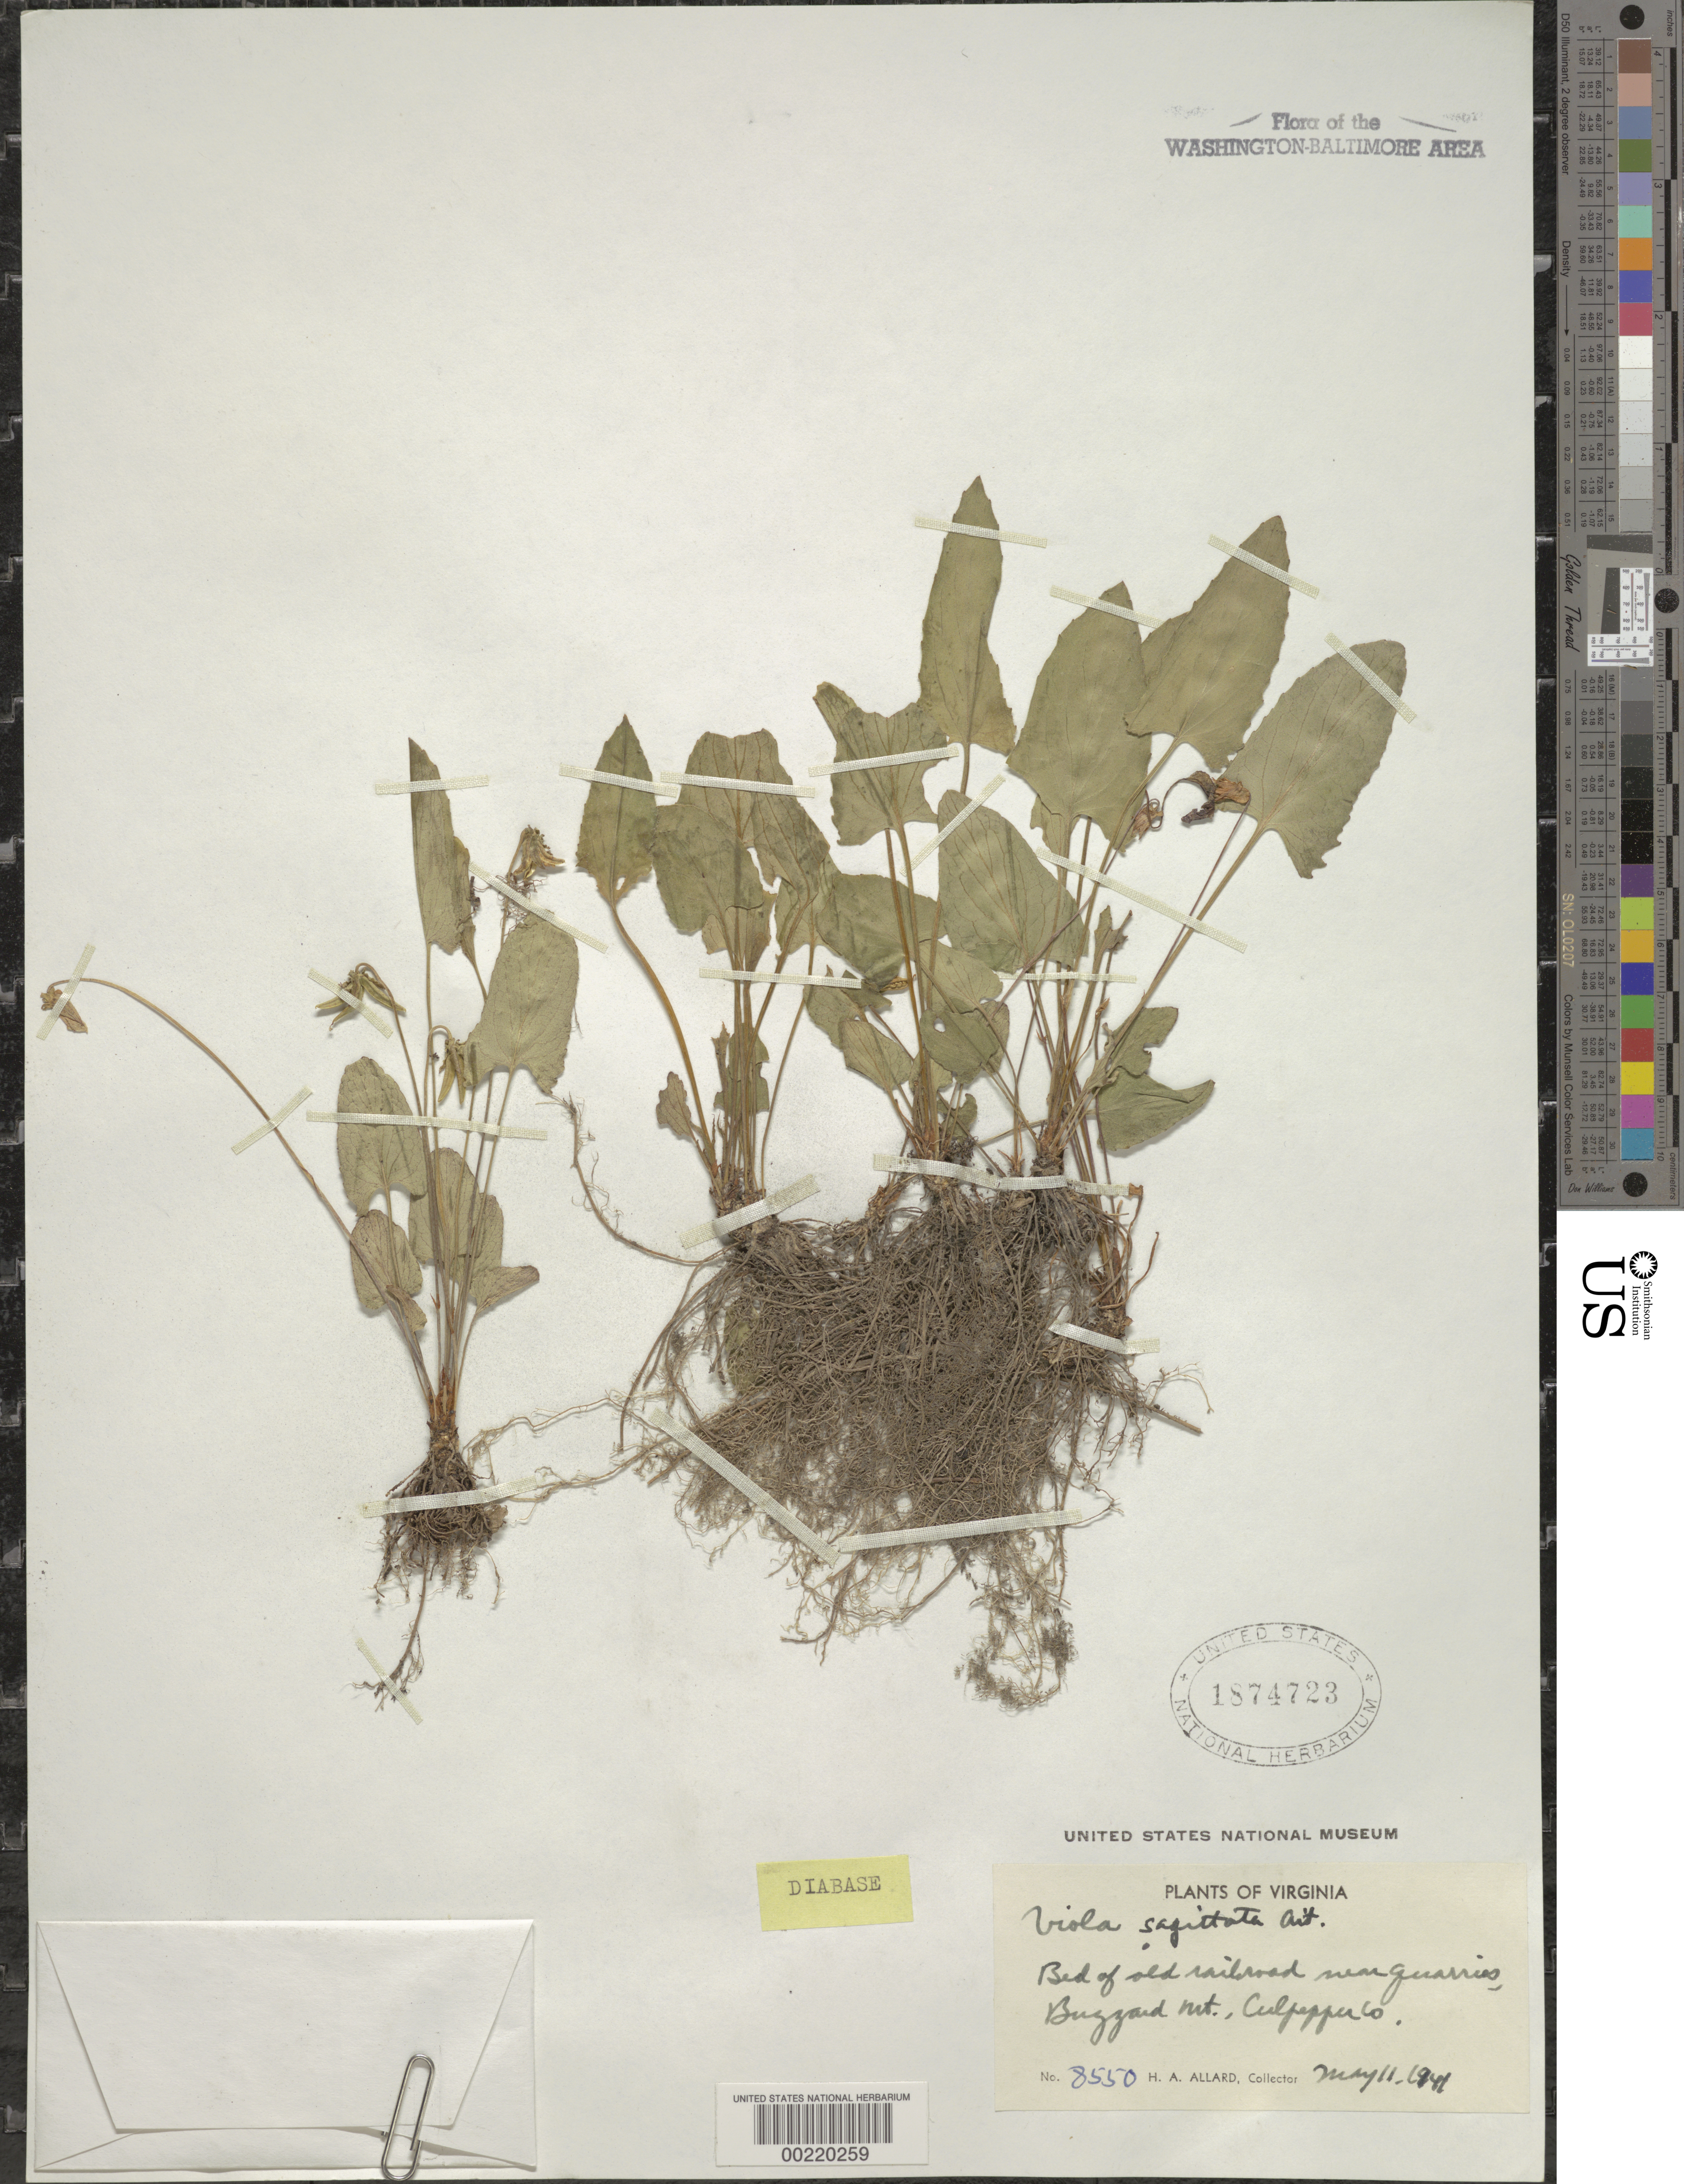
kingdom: Plantae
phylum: Tracheophyta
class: Magnoliopsida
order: Malpighiales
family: Violaceae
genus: Viola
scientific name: Viola sagittata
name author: Aiton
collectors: H. A. Allard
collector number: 8550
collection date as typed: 11 May 1941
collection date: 1941-05-11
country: United States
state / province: Virginia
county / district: Culpeper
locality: Buzzard Mountain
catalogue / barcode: US 1874723